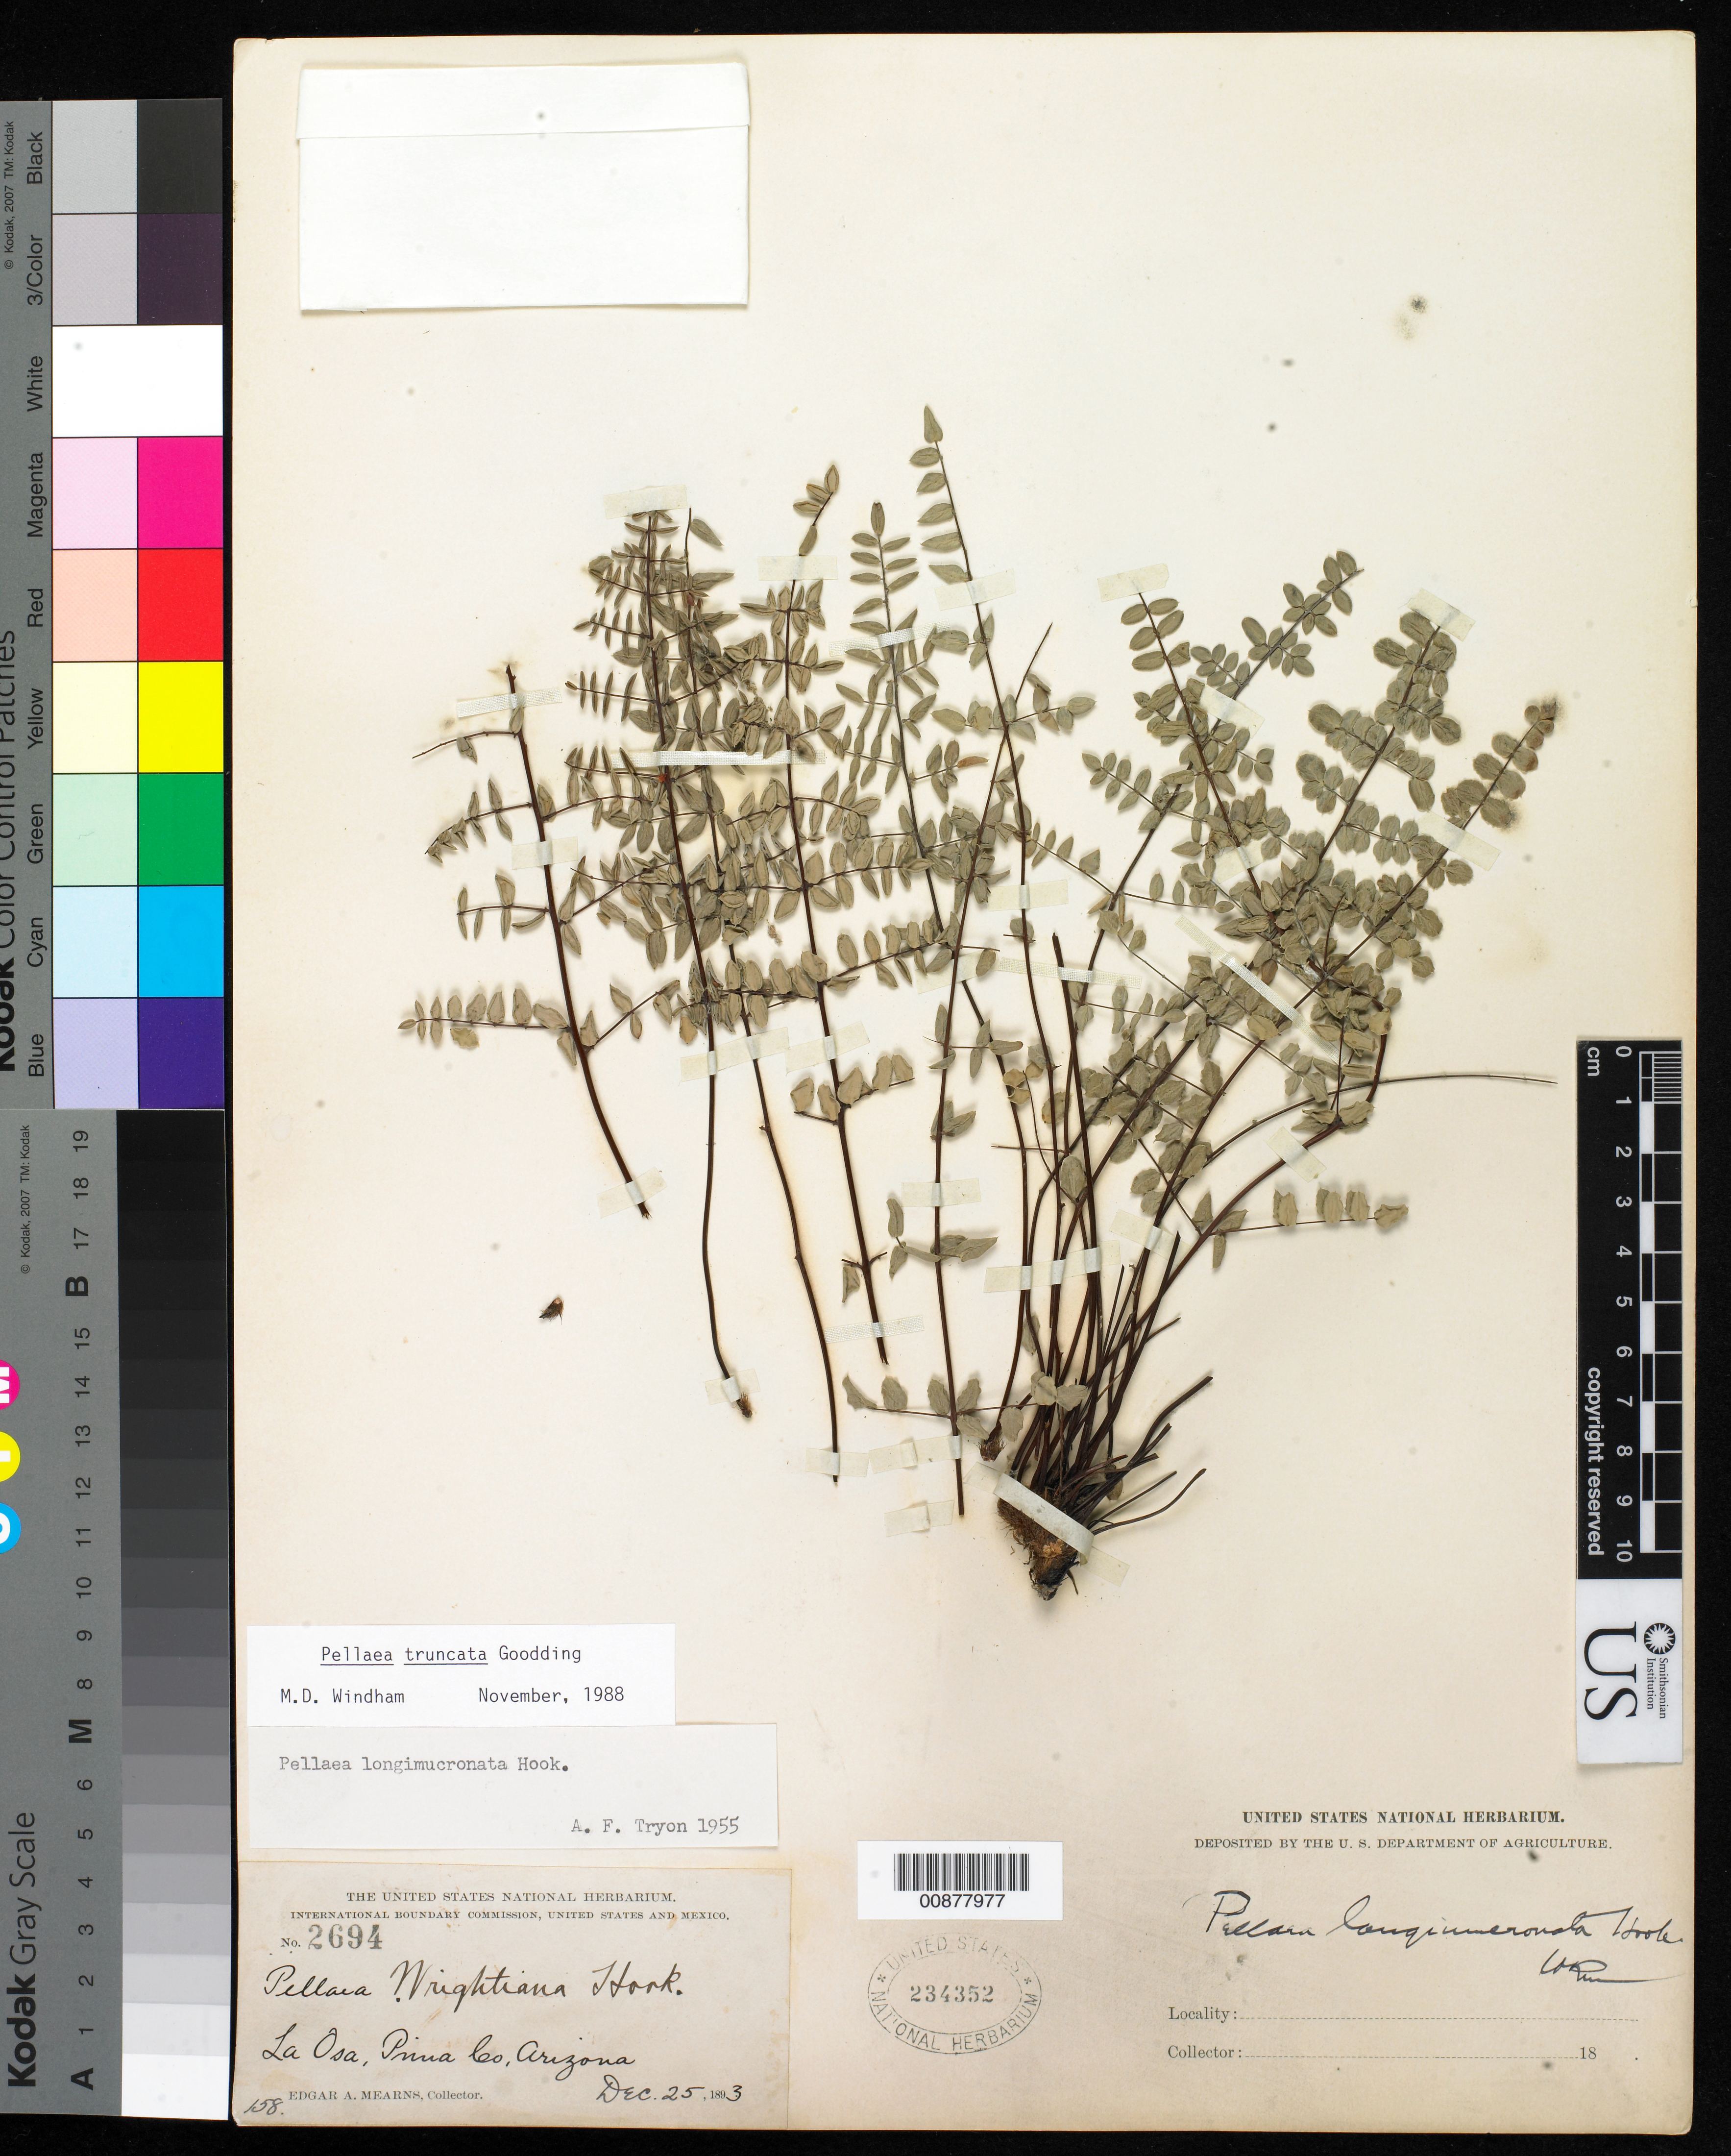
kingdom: Plantae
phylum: Tracheophyta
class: Polypodiopsida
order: Polypodiales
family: Pteridaceae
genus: Pellaea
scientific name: Pellaea truncata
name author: Goodd.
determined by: Windham, M. D., (UT)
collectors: E. A. Mearns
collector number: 2694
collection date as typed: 25 Dec 1893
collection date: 1893-12-25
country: United States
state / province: Arizona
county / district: Pima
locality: La Osa.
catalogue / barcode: US 234352